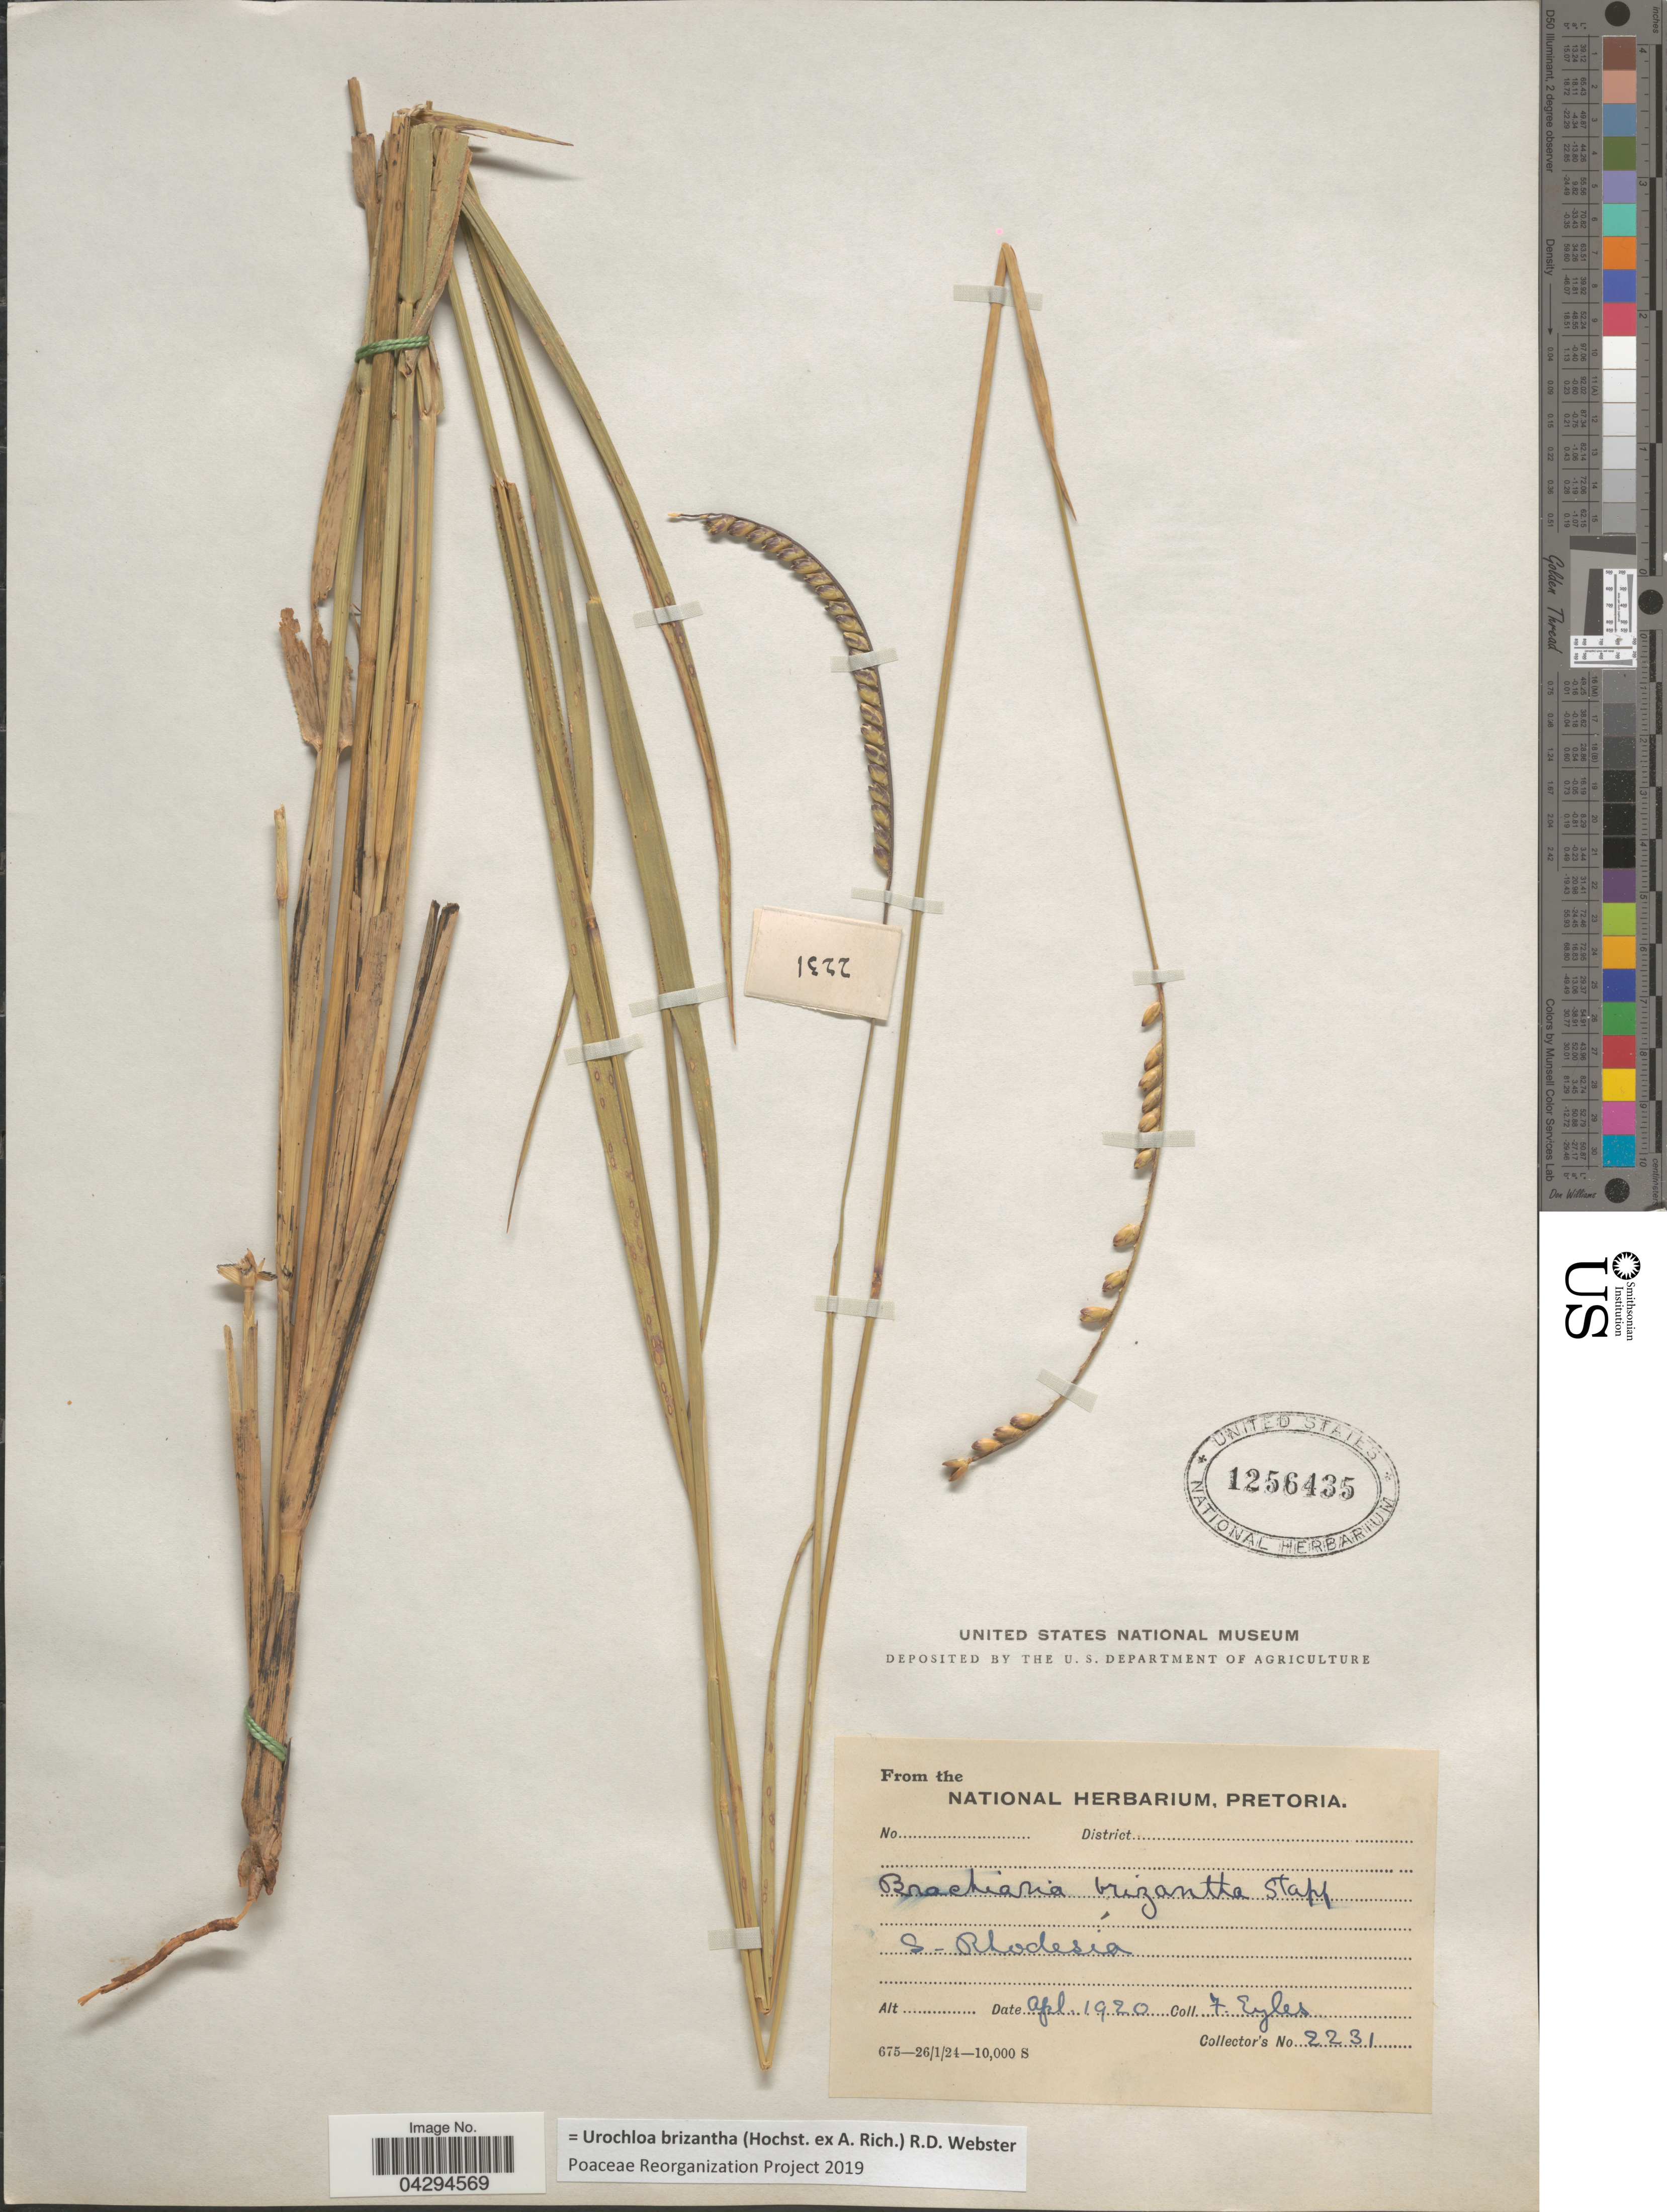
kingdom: Plantae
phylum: Tracheophyta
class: Liliopsida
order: Poales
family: Poaceae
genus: Urochloa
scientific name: Urochloa brizantha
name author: (Hochst. ex A. Rich.) R.D. Webster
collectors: F. Eyles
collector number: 2231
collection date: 1920-04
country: Zimbabwe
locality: S. Rhodesia.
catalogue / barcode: US 1256435